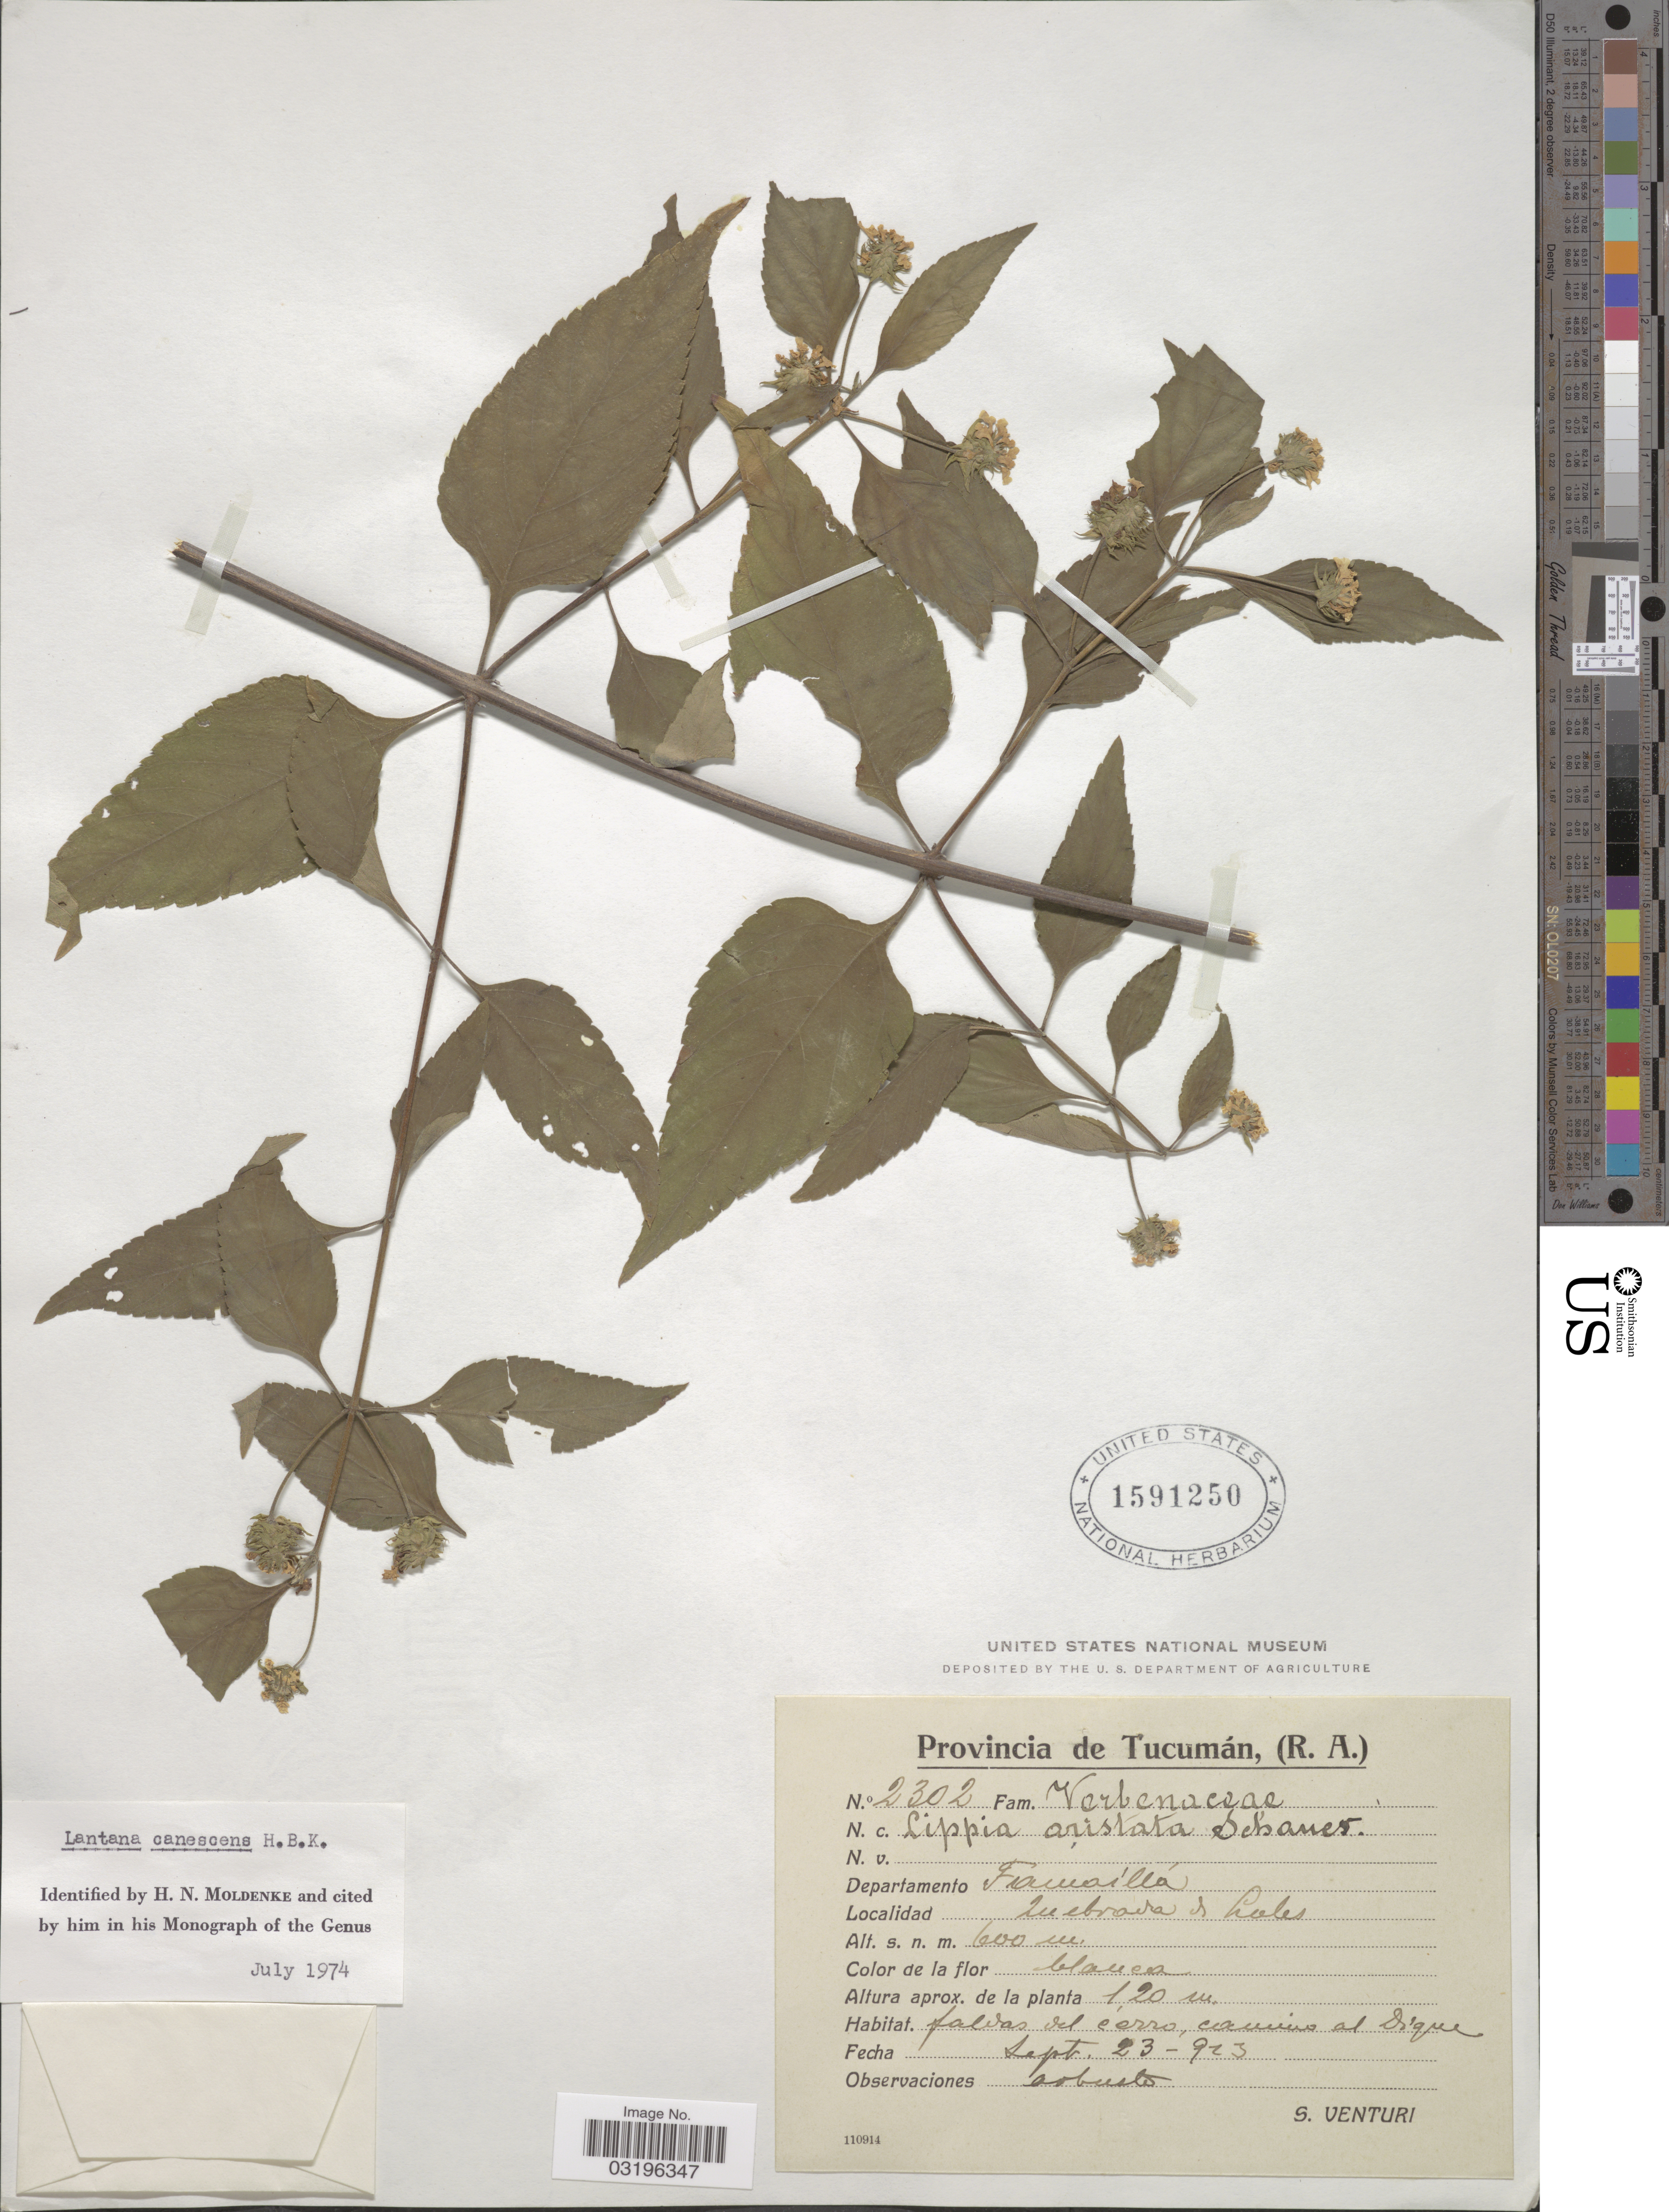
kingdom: Plantae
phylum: Tracheophyta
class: Magnoliopsida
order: Lamiales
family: Verbenaceae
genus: Lantana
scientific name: Lantana canescens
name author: Kunth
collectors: S. Venturi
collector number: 2302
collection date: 1923-09-23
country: Argentina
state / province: Tucuman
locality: Departamento Famaílla. Quebrada de Lules.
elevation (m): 600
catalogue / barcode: US 1591250